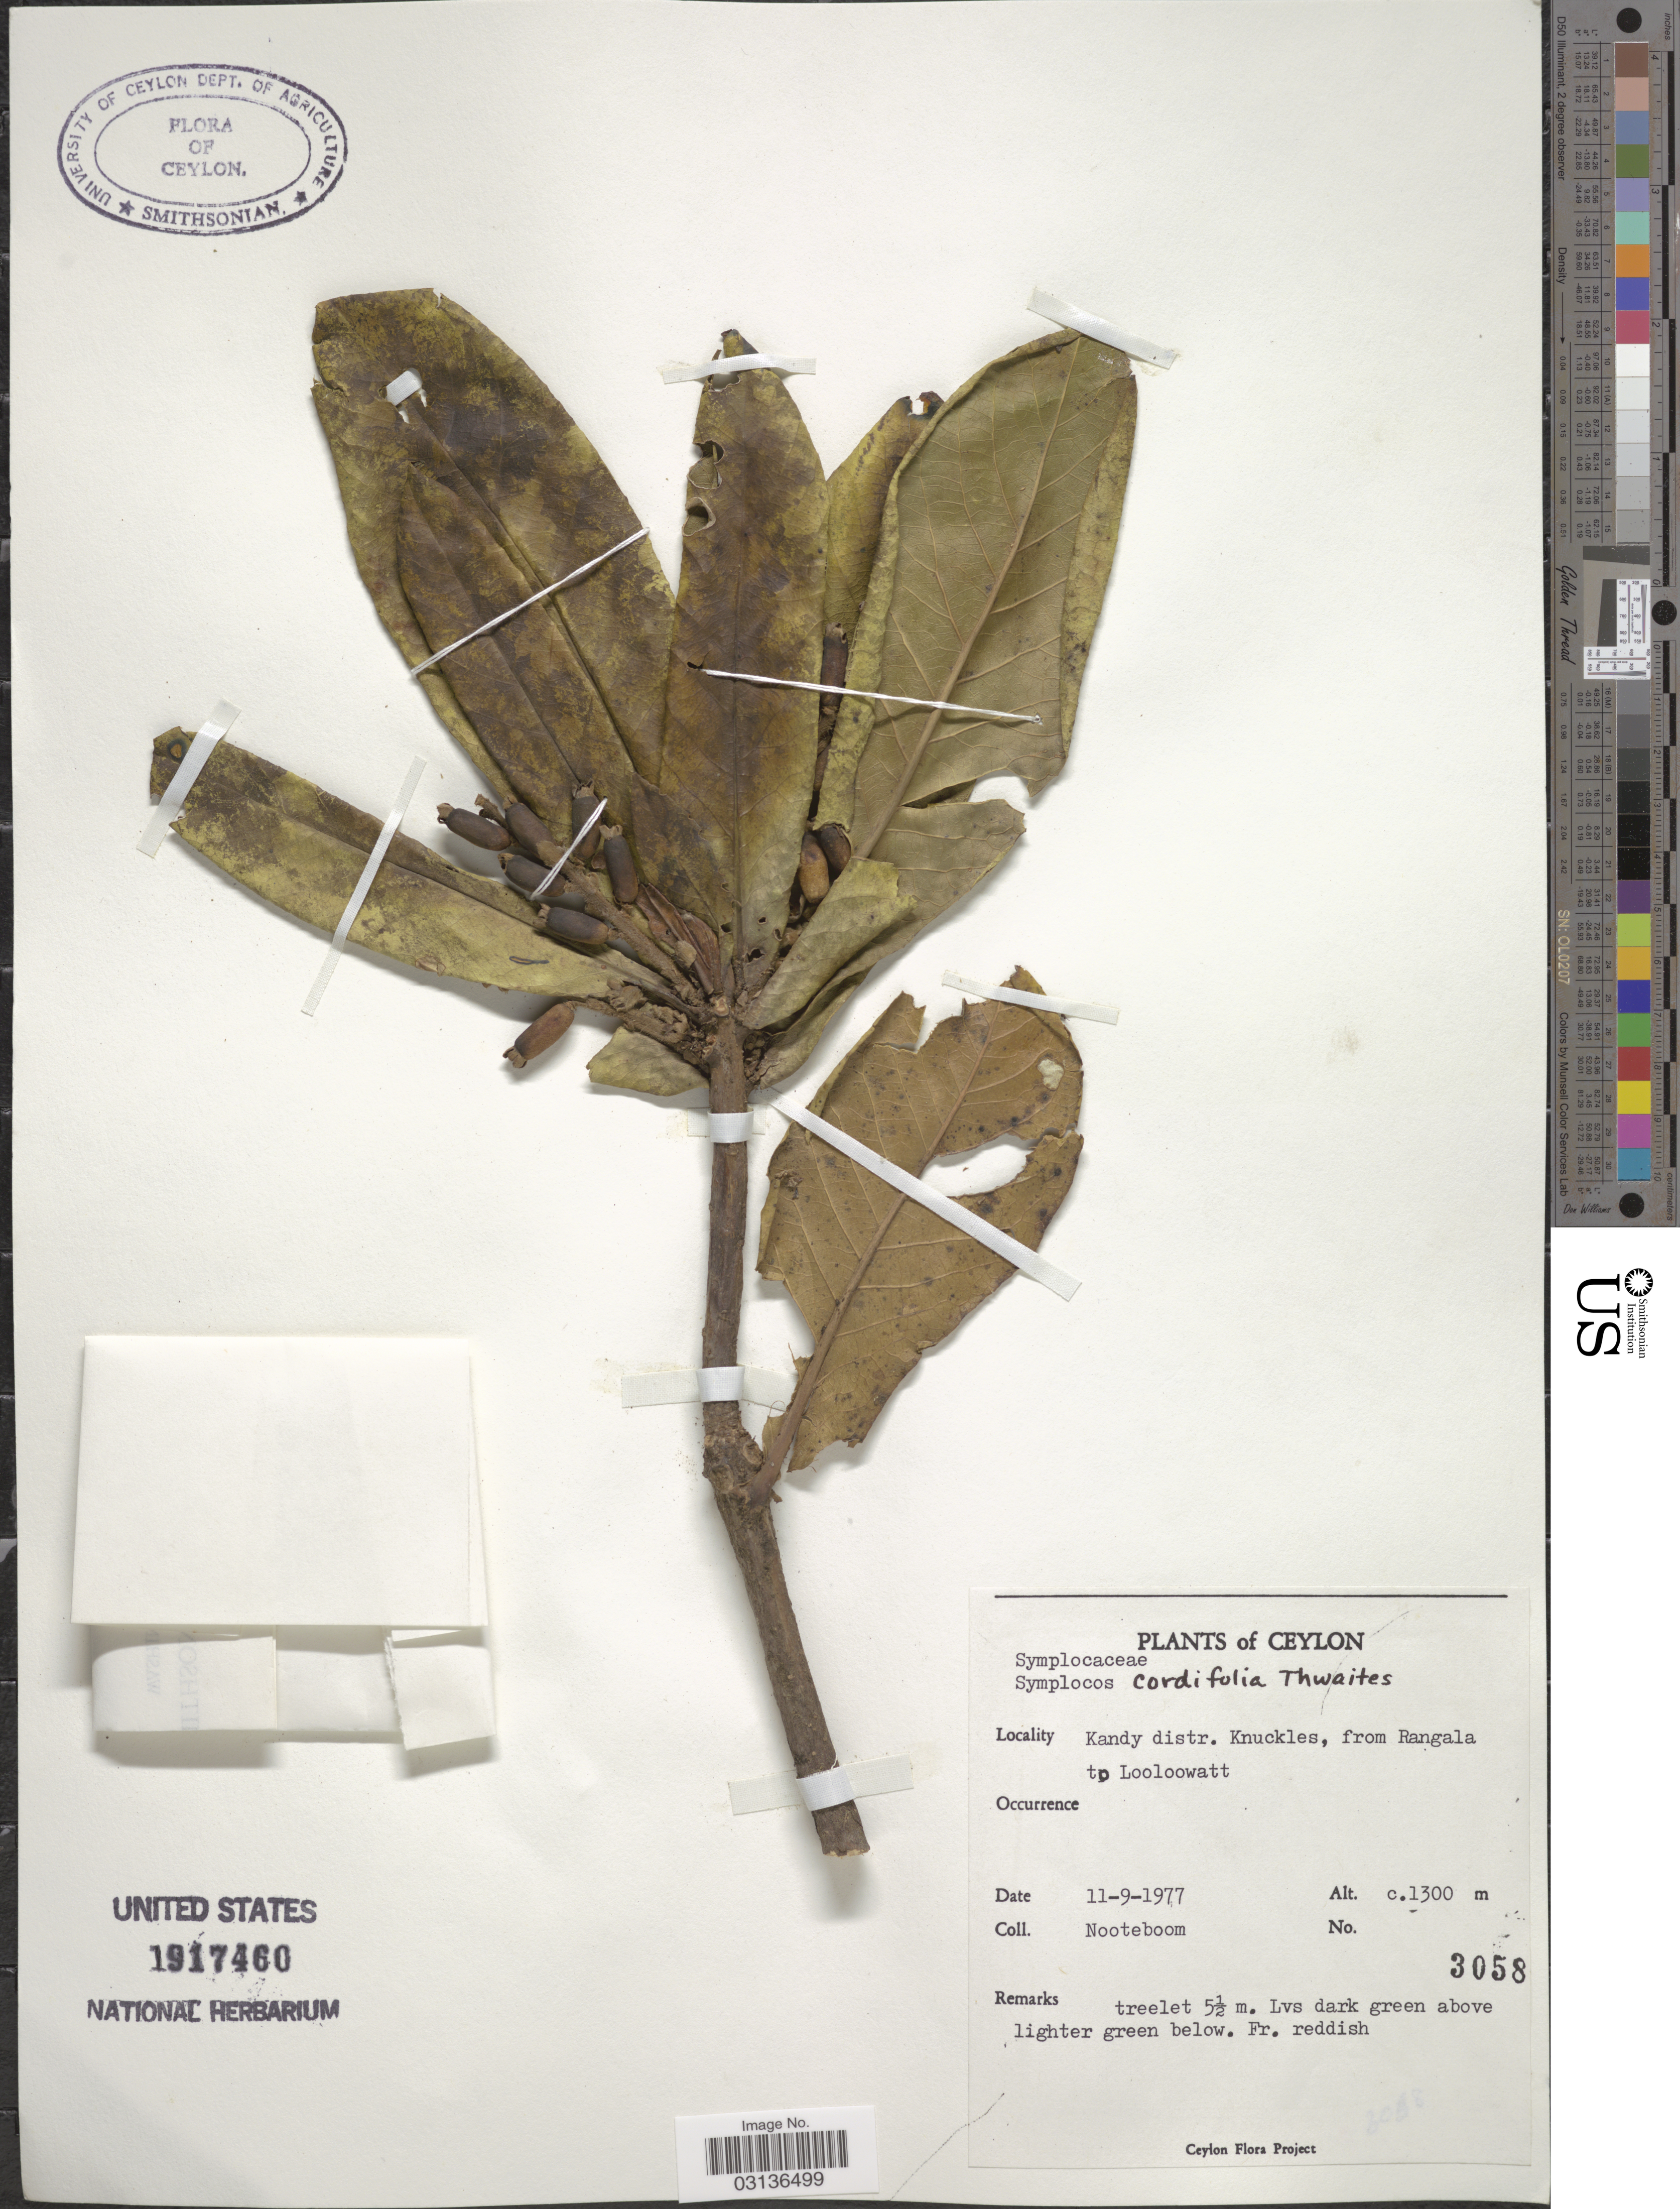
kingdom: Plantae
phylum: Tracheophyta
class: Magnoliopsida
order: Ericales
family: Symplocaceae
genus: Symplocos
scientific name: Symplocos cordifolia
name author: Thwaites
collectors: Nooteboom, --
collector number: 3058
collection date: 1977-09-11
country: Sri Lanka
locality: Ceylon. Kandy distr. Knuckles, from Rangala to Looloowatt.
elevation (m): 1300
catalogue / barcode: US 1917460